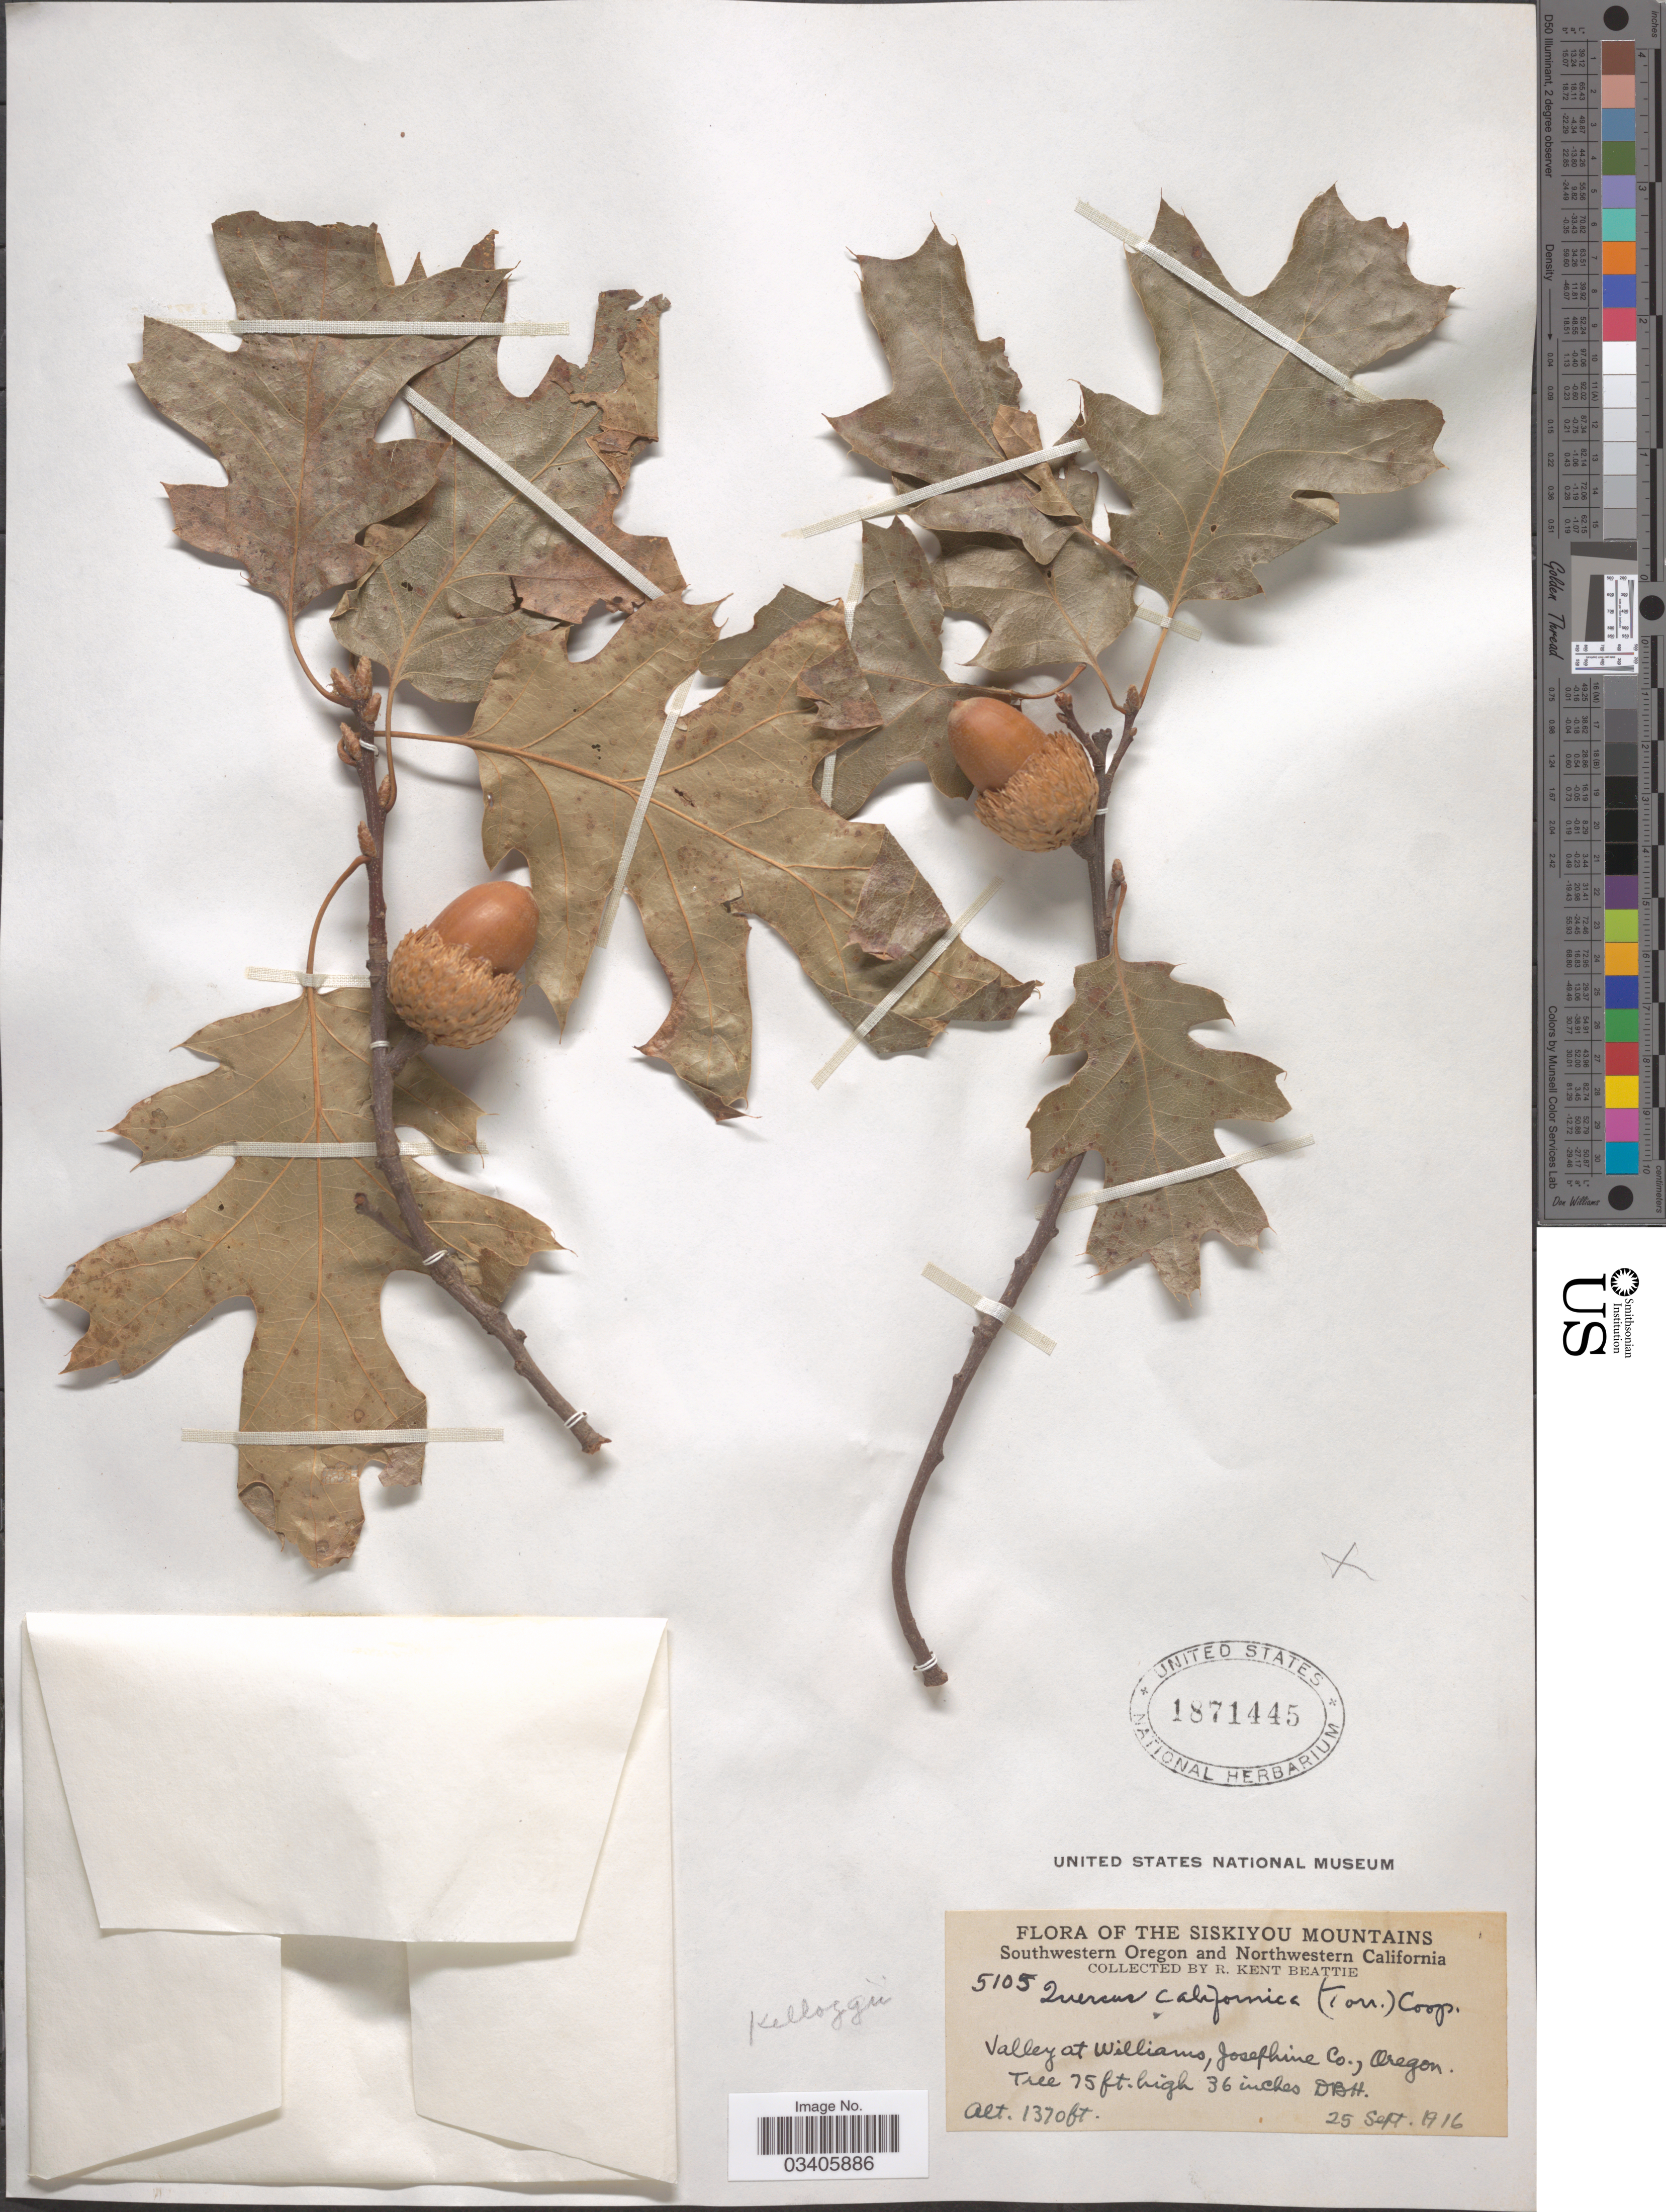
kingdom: Plantae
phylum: Tracheophyta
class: Magnoliopsida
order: Fagales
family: Fagaceae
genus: Quercus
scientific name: Quercus kelloggii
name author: Newb.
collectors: R. K. Beattie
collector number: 5105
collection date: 1916-09-25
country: United States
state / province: Oregon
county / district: Josephine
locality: The Siskiyou Mountains. Southwestern Oregon. Valley at Williams, Josephine Co.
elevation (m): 418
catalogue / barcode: US 1871445